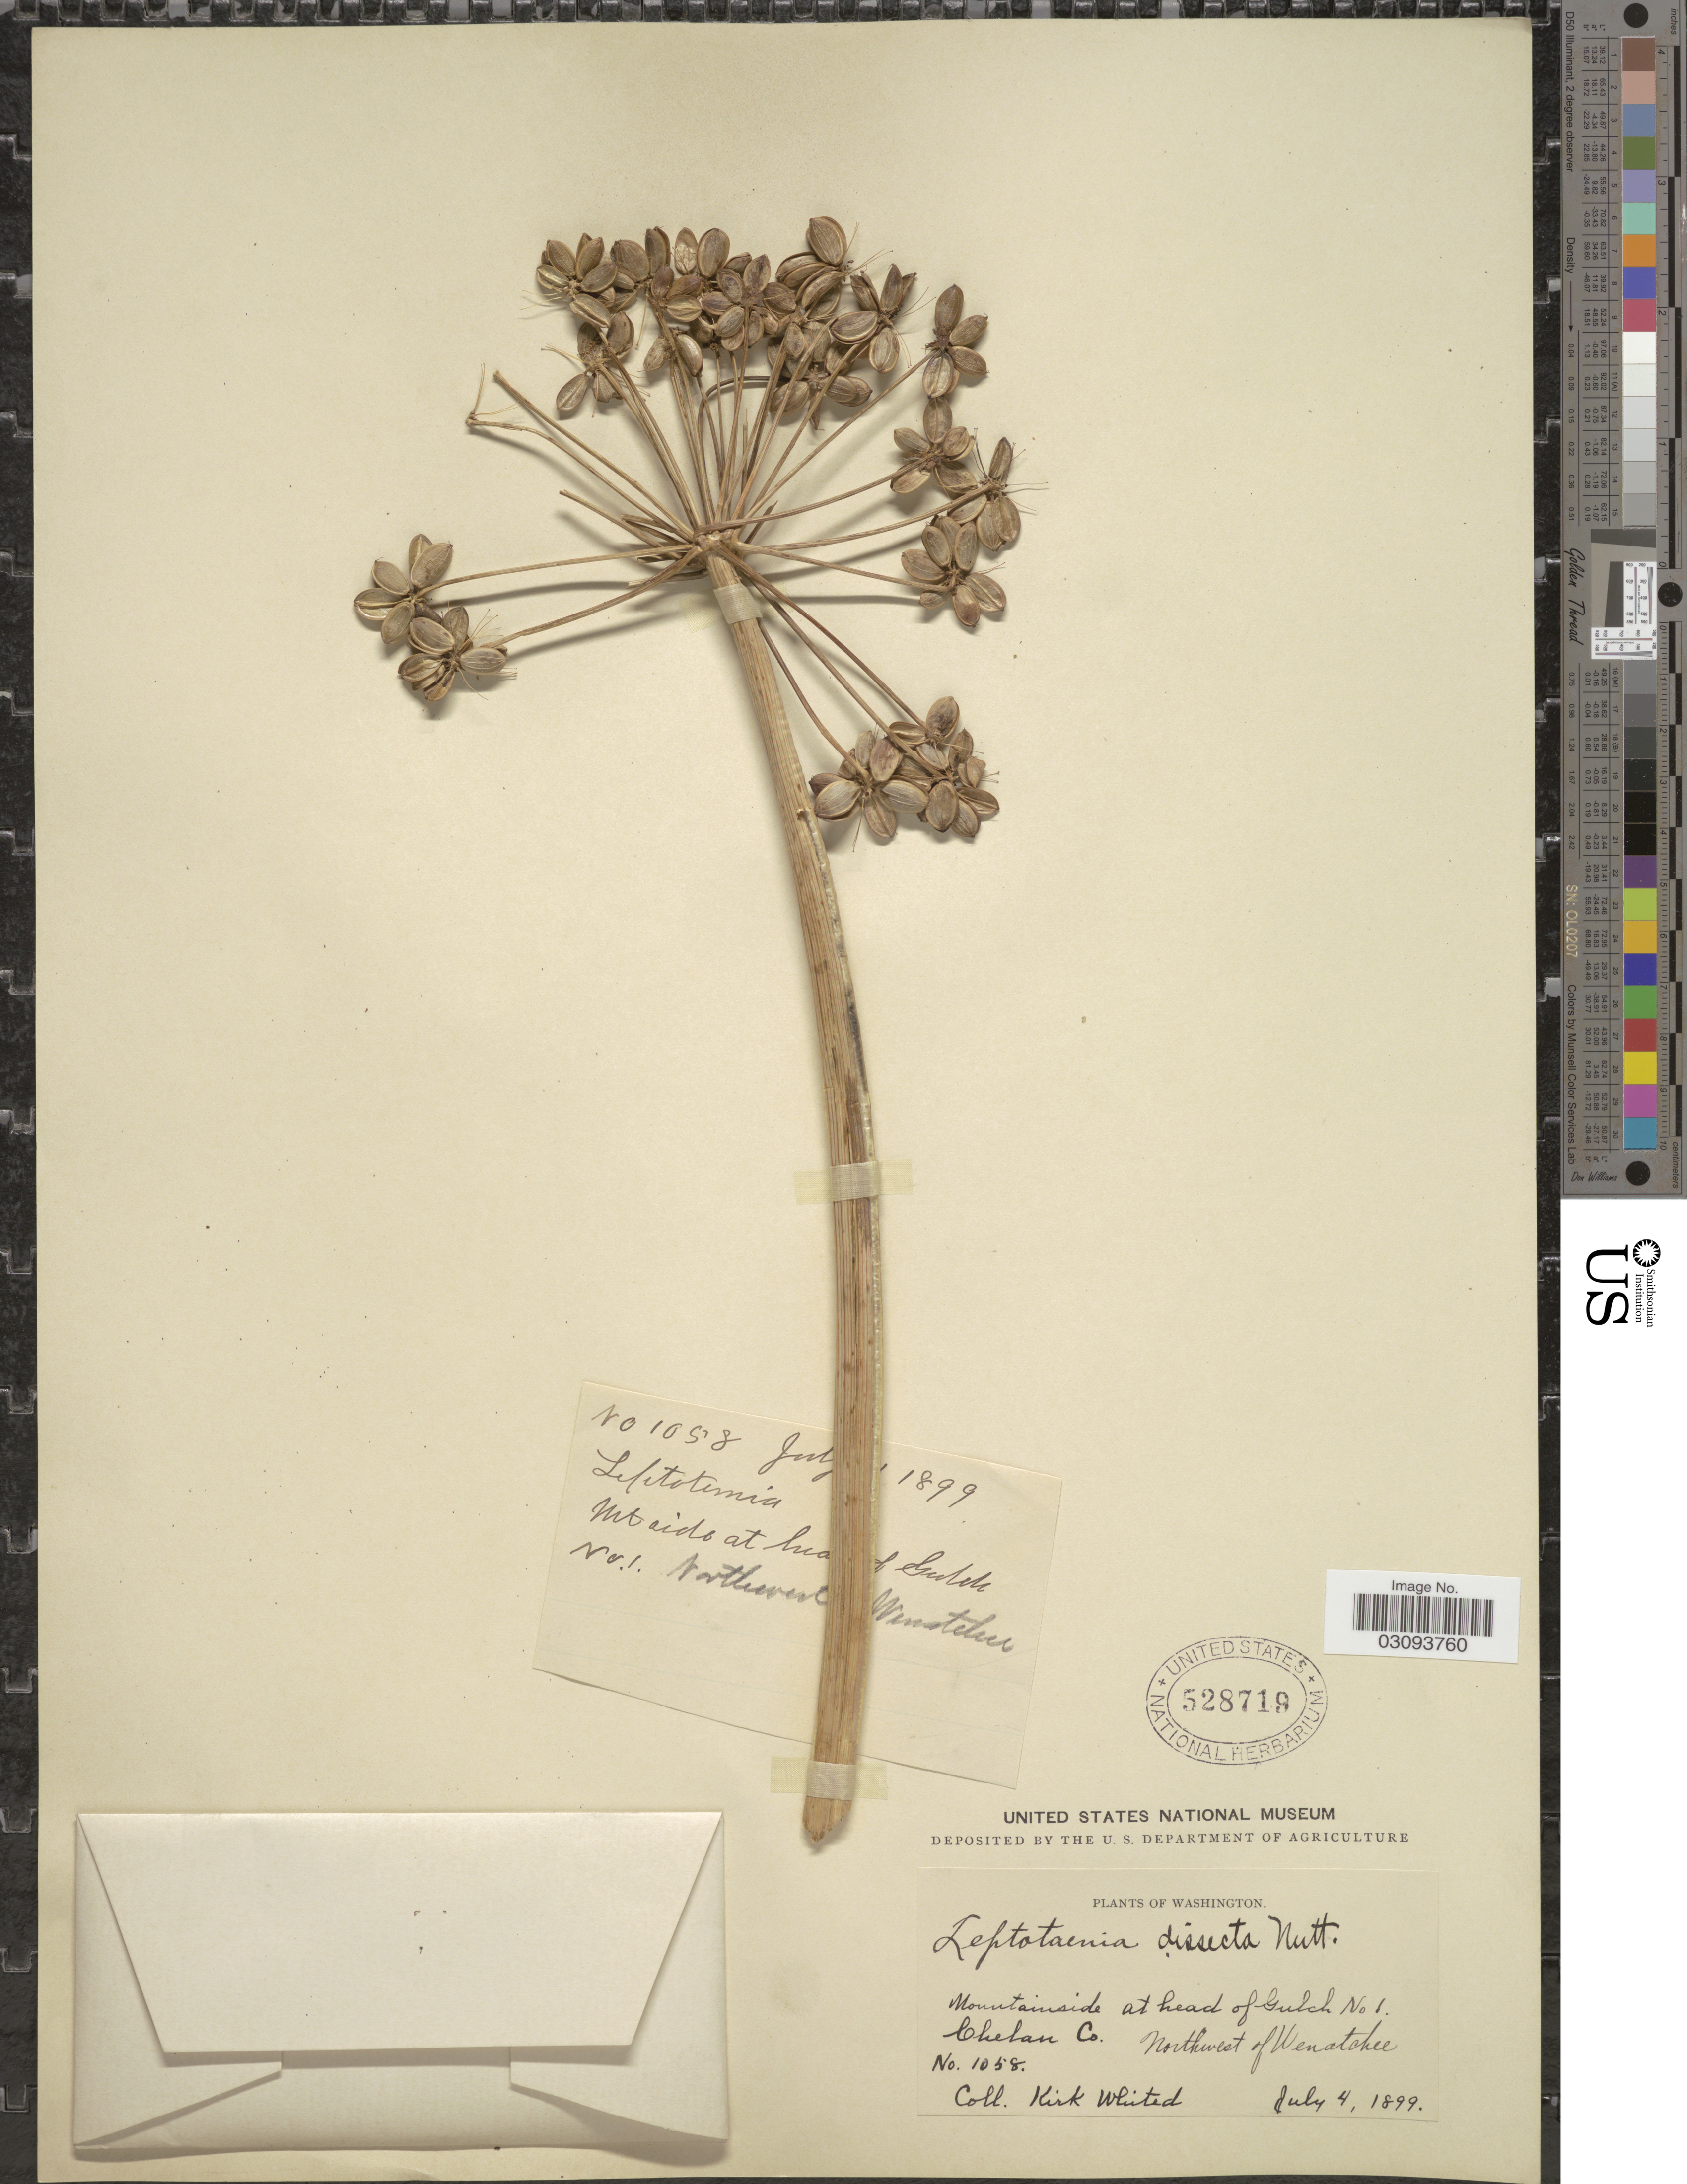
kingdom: Plantae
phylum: Tracheophyta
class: Magnoliopsida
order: Apiales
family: Apiaceae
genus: Lomatium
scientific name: Lomatium dissectum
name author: (Nutt.) Mathias & Constance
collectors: K. Whited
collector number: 1058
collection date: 1899-07-04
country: United States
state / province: Washington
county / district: Chelan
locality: Mountainside at head of Gulch No 1. Chelan Co. Northwest of Wenatchee.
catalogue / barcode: US 528719